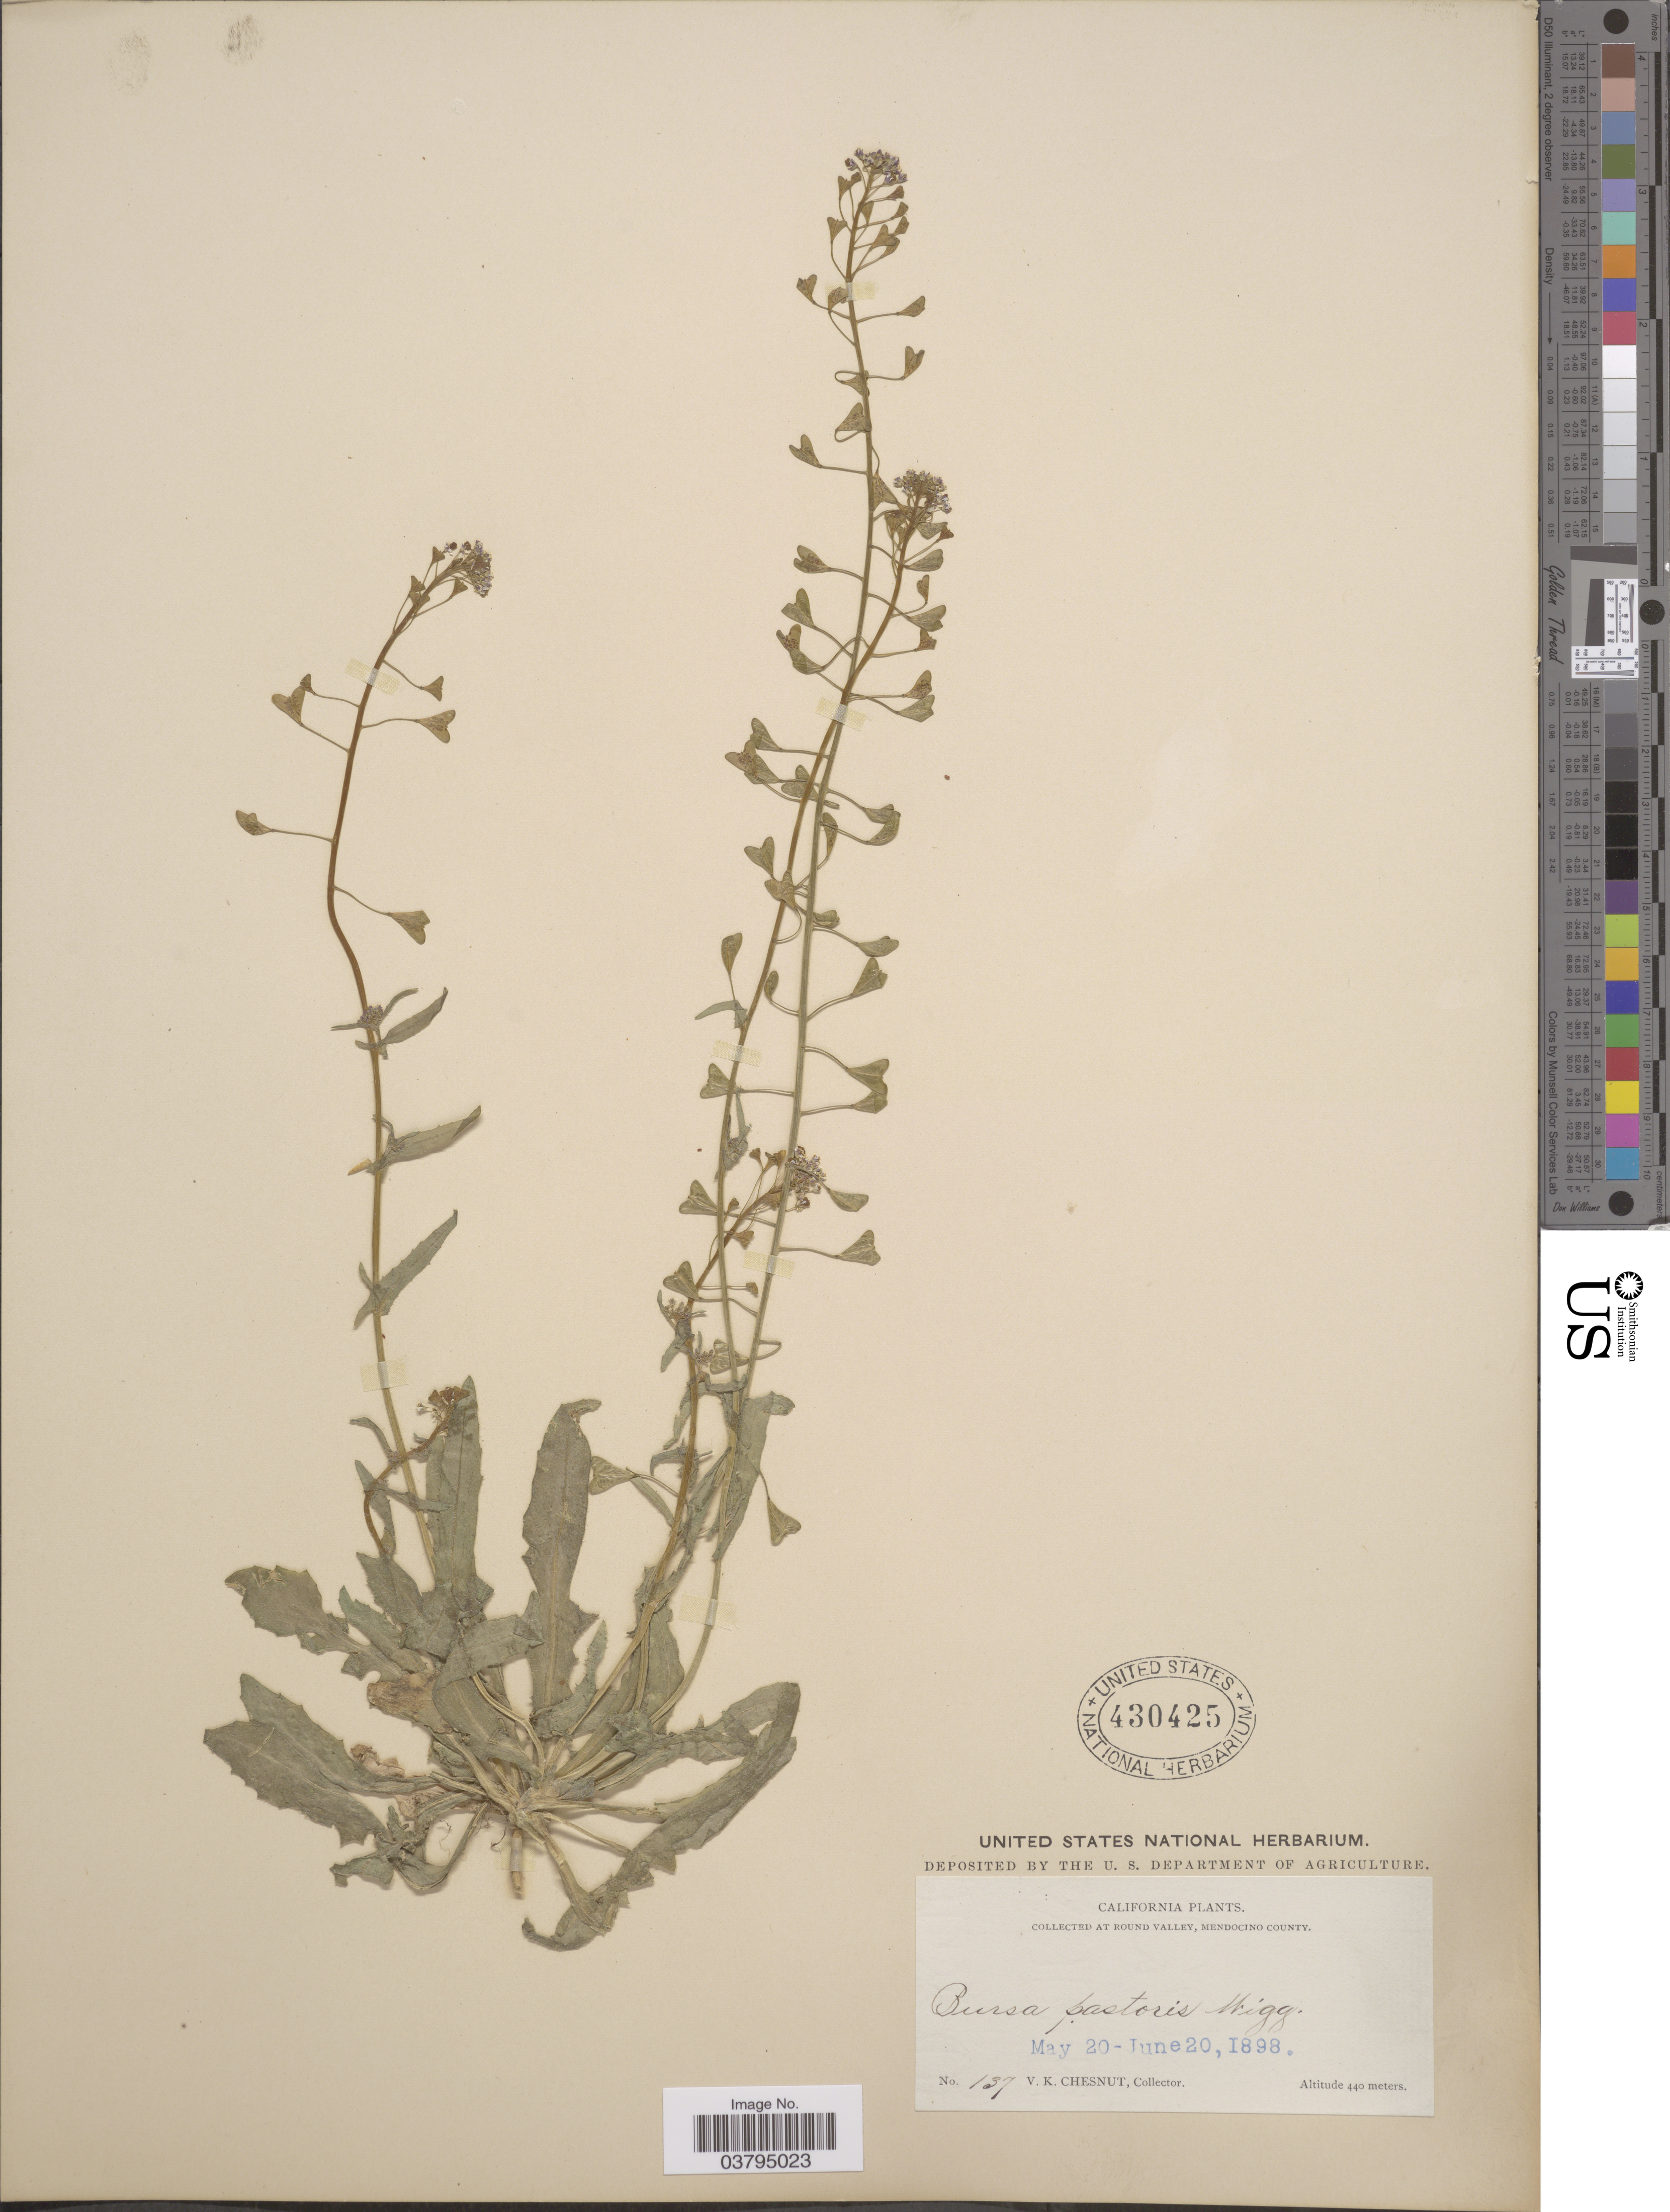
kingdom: Plantae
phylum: Tracheophyta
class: Magnoliopsida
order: Brassicales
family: Brassicaceae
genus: Capsella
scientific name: Capsella bursa-pastoris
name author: (L.) Medik.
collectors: V. Chesnut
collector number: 137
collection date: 1898-05-20/1898-06-20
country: United States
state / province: California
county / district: Mendocino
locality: At Round Valley, Mendocino County.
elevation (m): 440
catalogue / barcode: US 430425